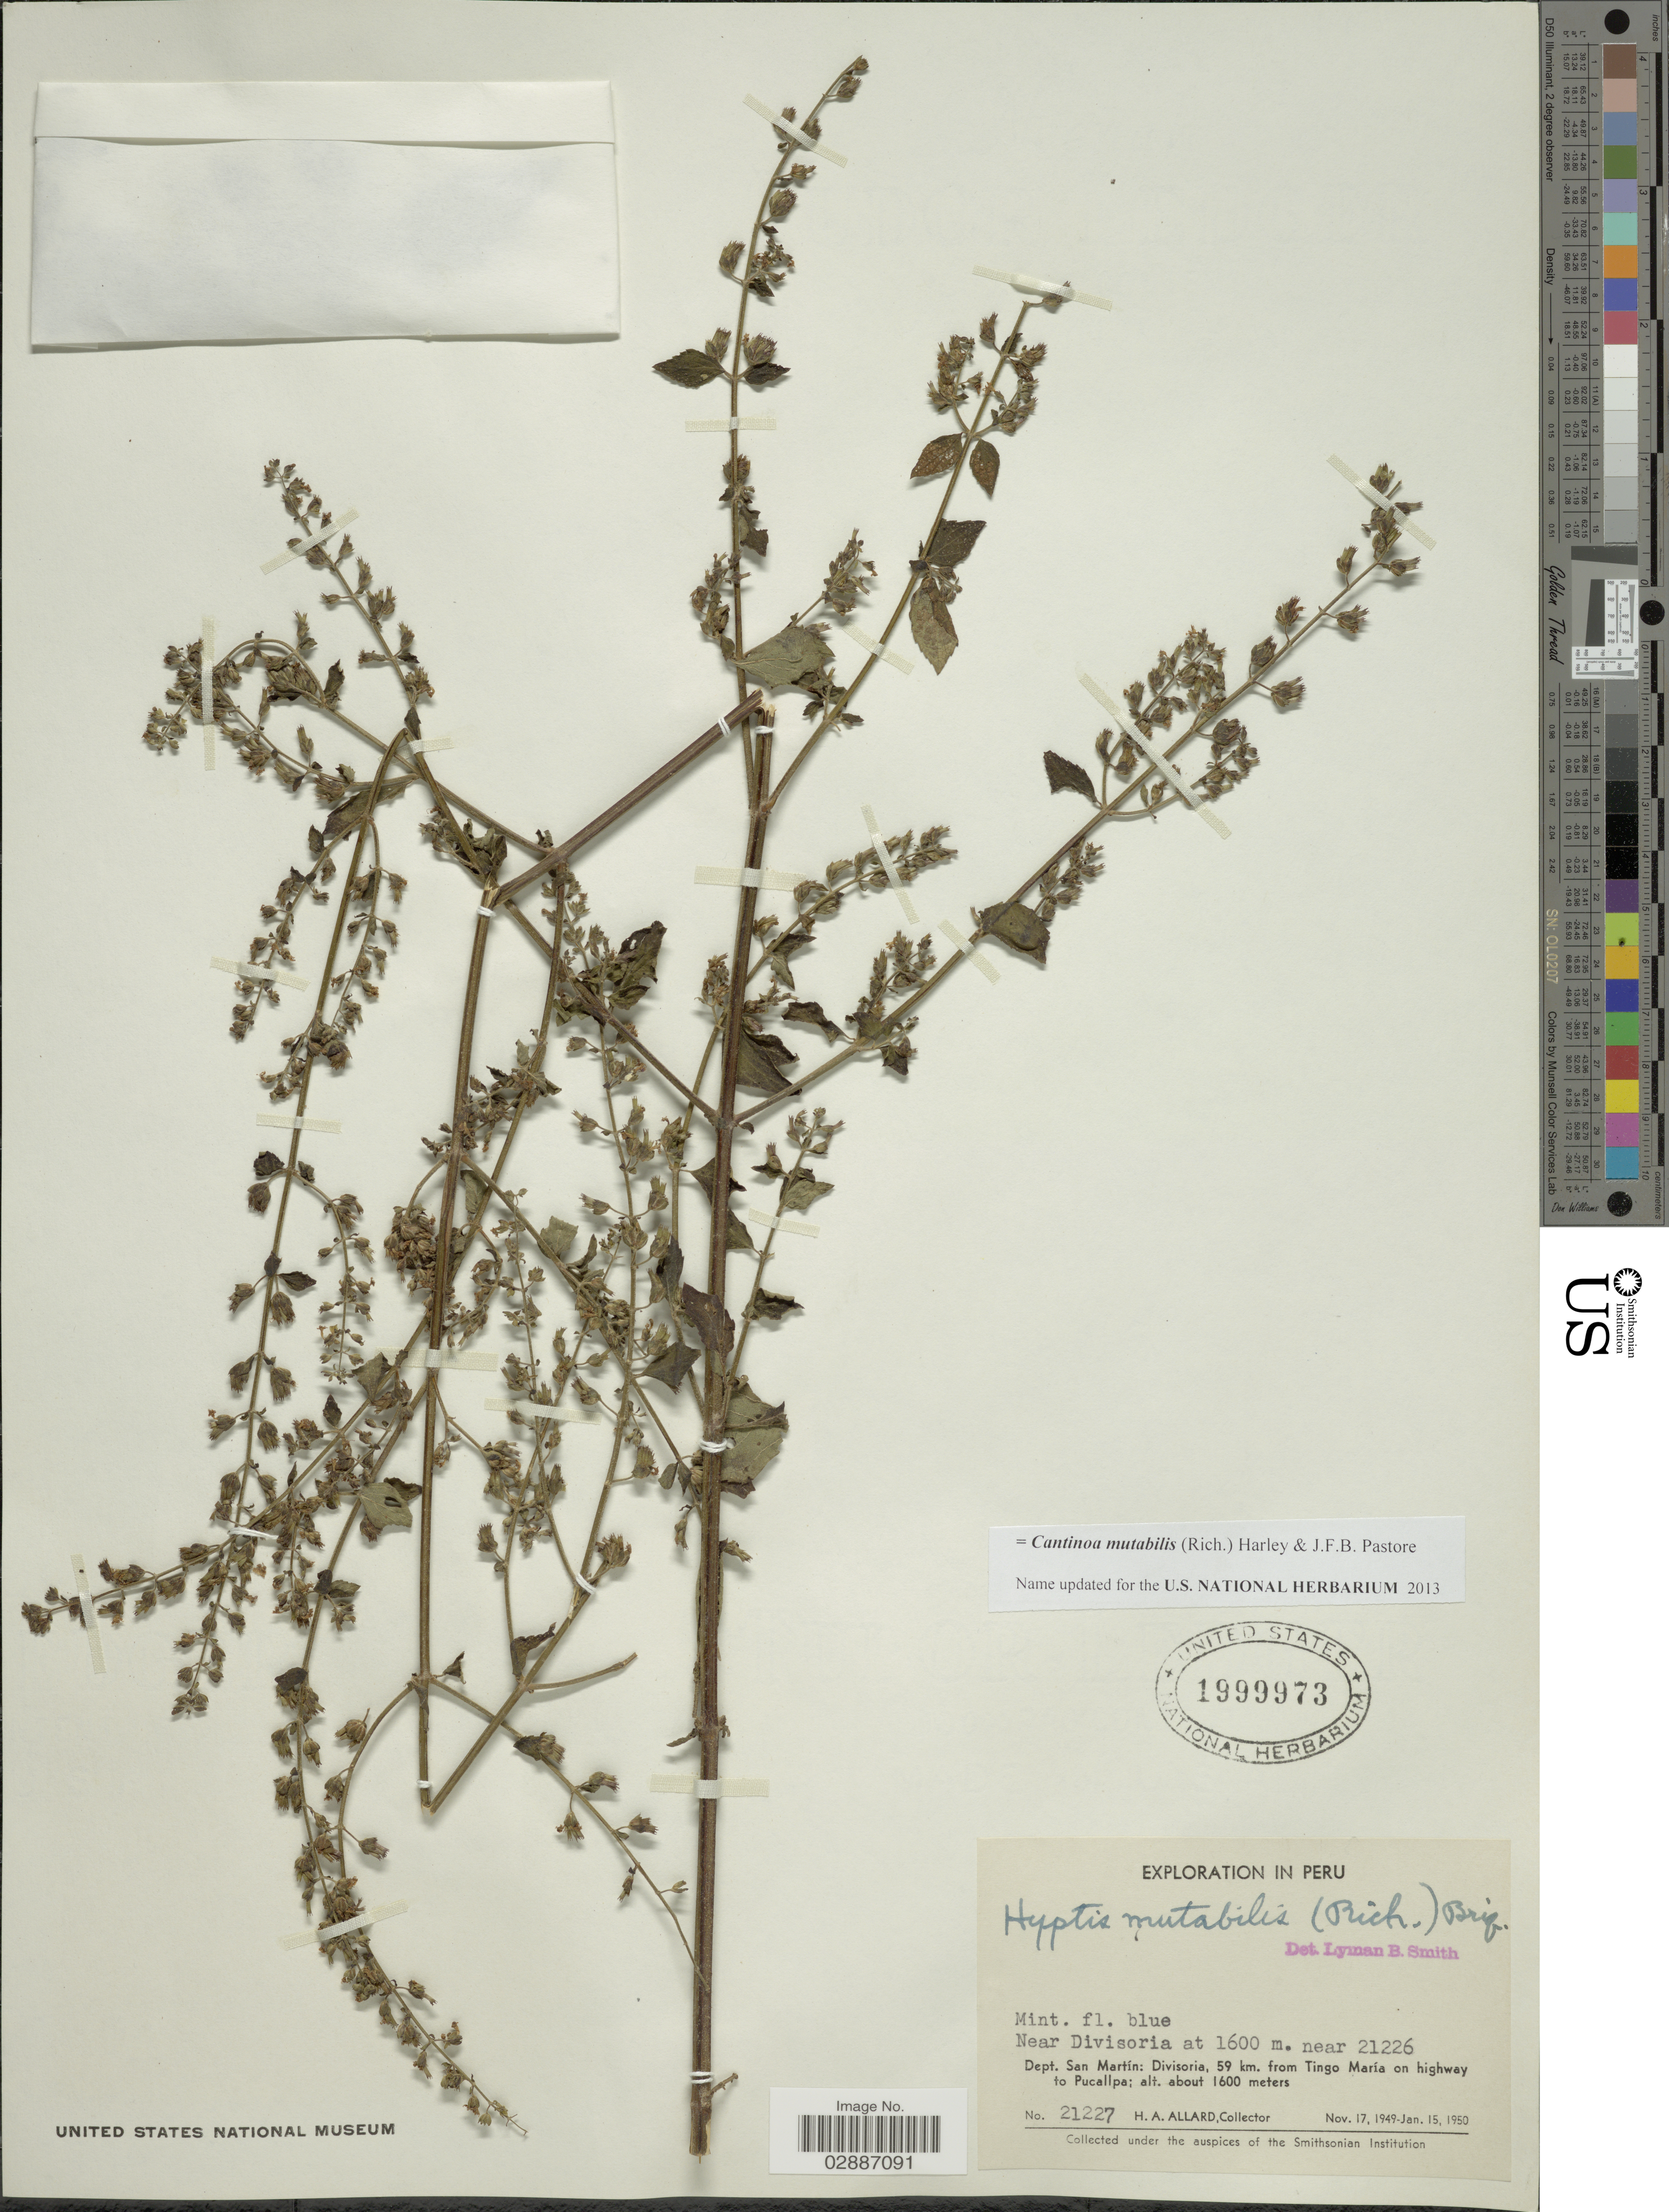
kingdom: Plantae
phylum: Tracheophyta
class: Magnoliopsida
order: Lamiales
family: Lamiaceae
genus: Cantinoa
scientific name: Cantinoa mutabilis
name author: (Epling) Harley & J.F.B. Pastore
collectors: H. A. Allard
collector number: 21227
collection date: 1949-11-17/1950-01-15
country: Peru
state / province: San Martín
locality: Dept. San Martín: Divisoria, 59 km. from Tingo María on highway to Pucallpa.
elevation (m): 1600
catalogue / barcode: US 1999973